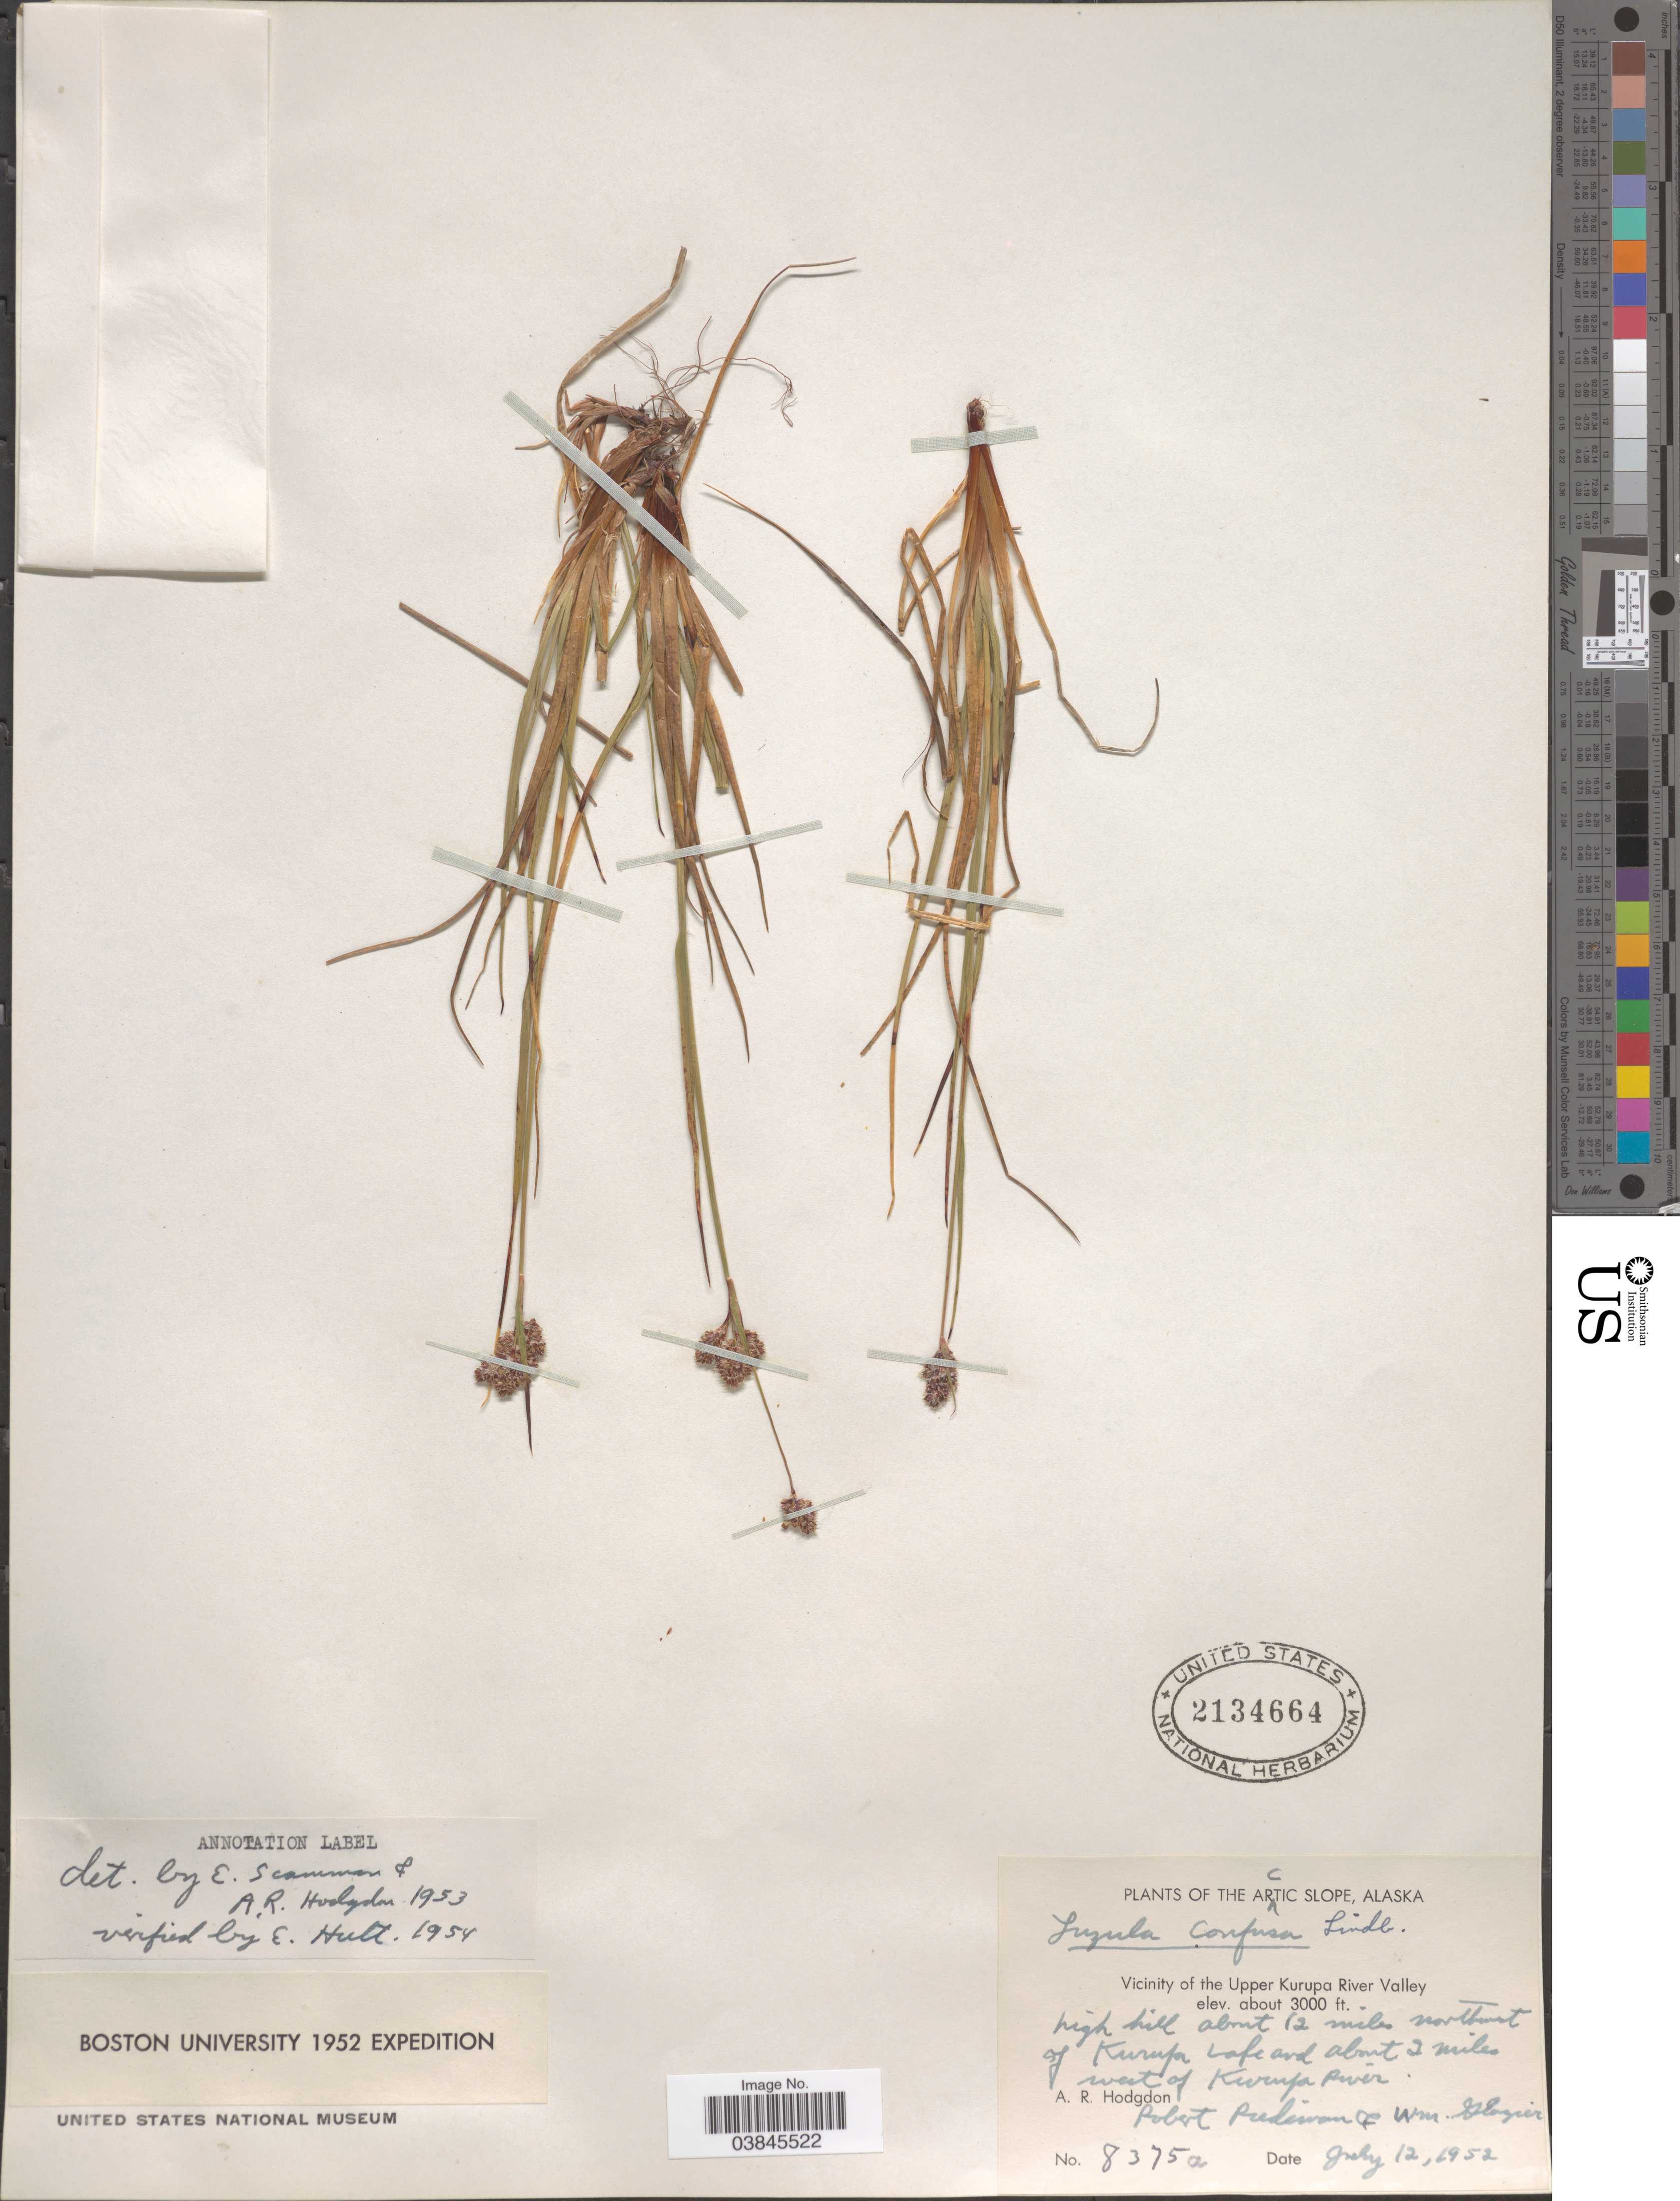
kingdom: Plantae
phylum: Tracheophyta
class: Liliopsida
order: Poales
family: Juncaceae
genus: Luzula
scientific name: Luzula confusa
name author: Lindeb.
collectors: A. R. Hodgdon, R. Riedeman & W. Glazier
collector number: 8375a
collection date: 1952-07-12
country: United States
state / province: Alaska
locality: Arctic Slope. Vicinity of the Upper Kurupa River Valley. High hill about 12 miles northeast of Kurupa Lake and about 2 miles west of Kurupa River.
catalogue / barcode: US 2134664